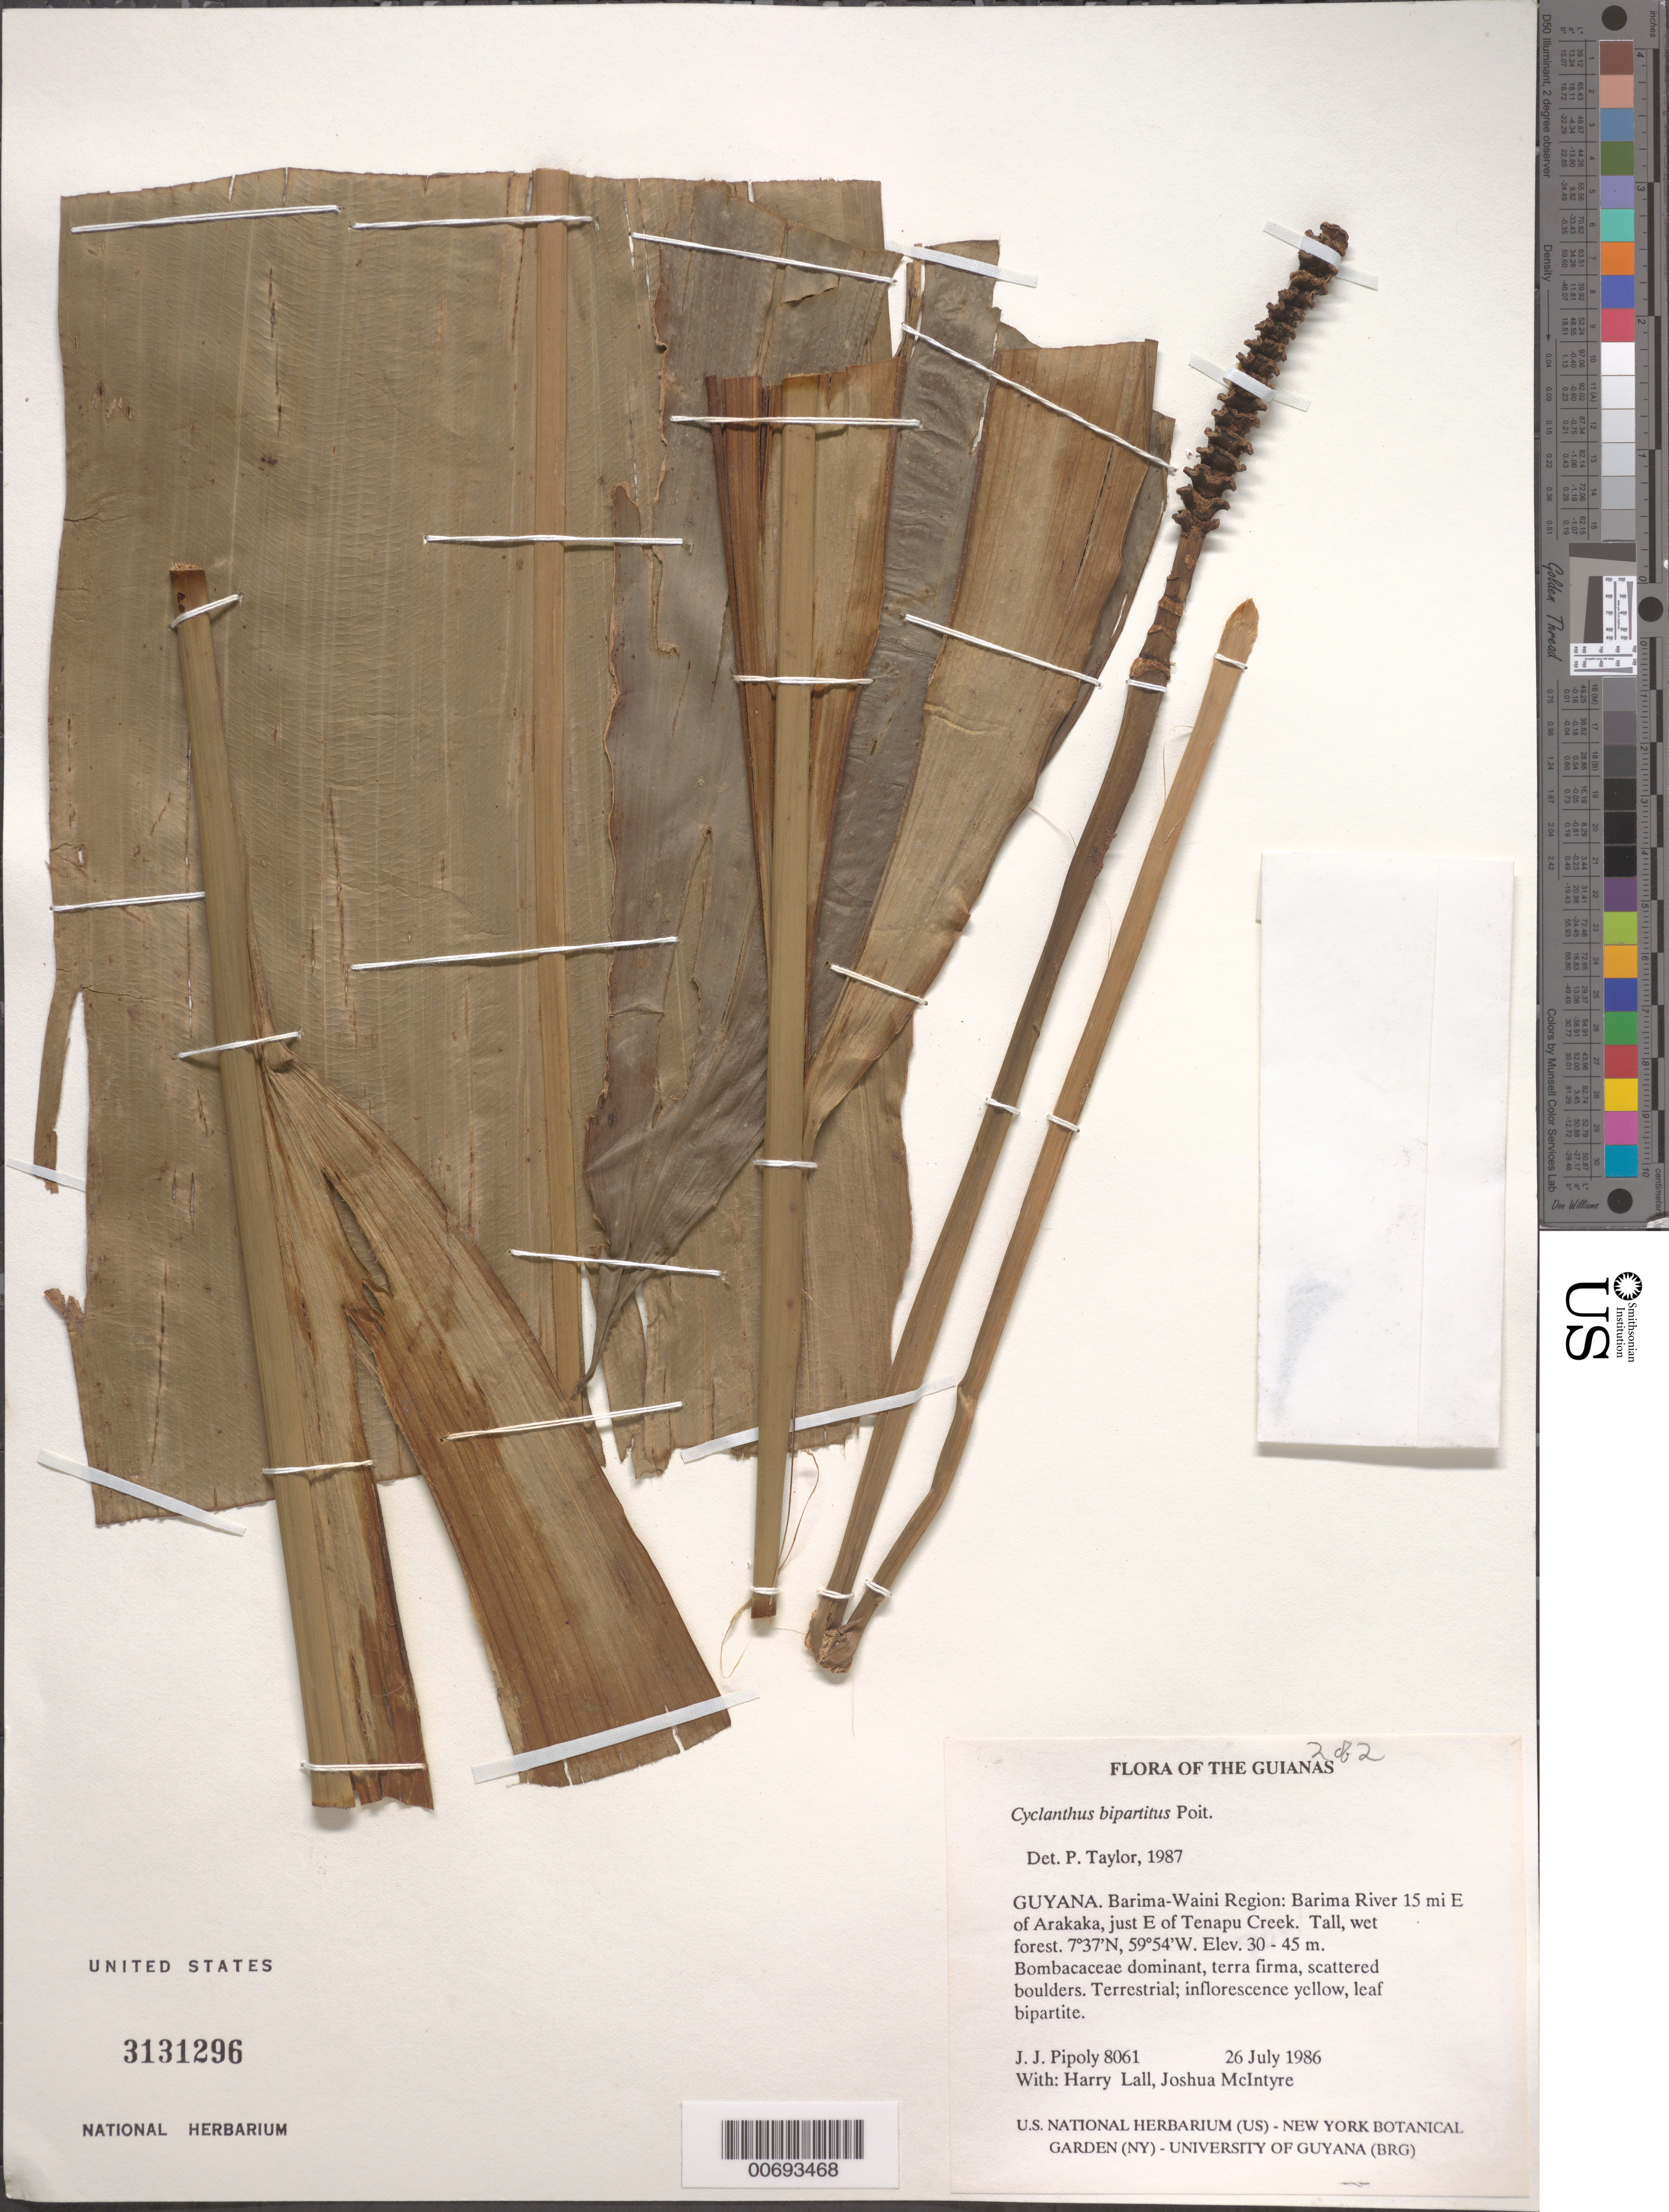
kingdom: Plantae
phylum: Tracheophyta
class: Liliopsida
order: Pandanales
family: Cyclanthaceae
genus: Cyclanthus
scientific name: Cyclanthus bipartitus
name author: Poit. ex A. Rich.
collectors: J. J. Pipoly, H. Lall & J. Mcintyre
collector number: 8061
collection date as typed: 26 July 1986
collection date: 1986-07-26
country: Guyana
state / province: Barima-Waini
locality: Barima River 15 mi E of Arakaka, just E of Tenapu Creek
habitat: Tall, wet forest. Bombacaceae dominant, terra firma, scattered boulders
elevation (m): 30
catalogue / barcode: US 3131296